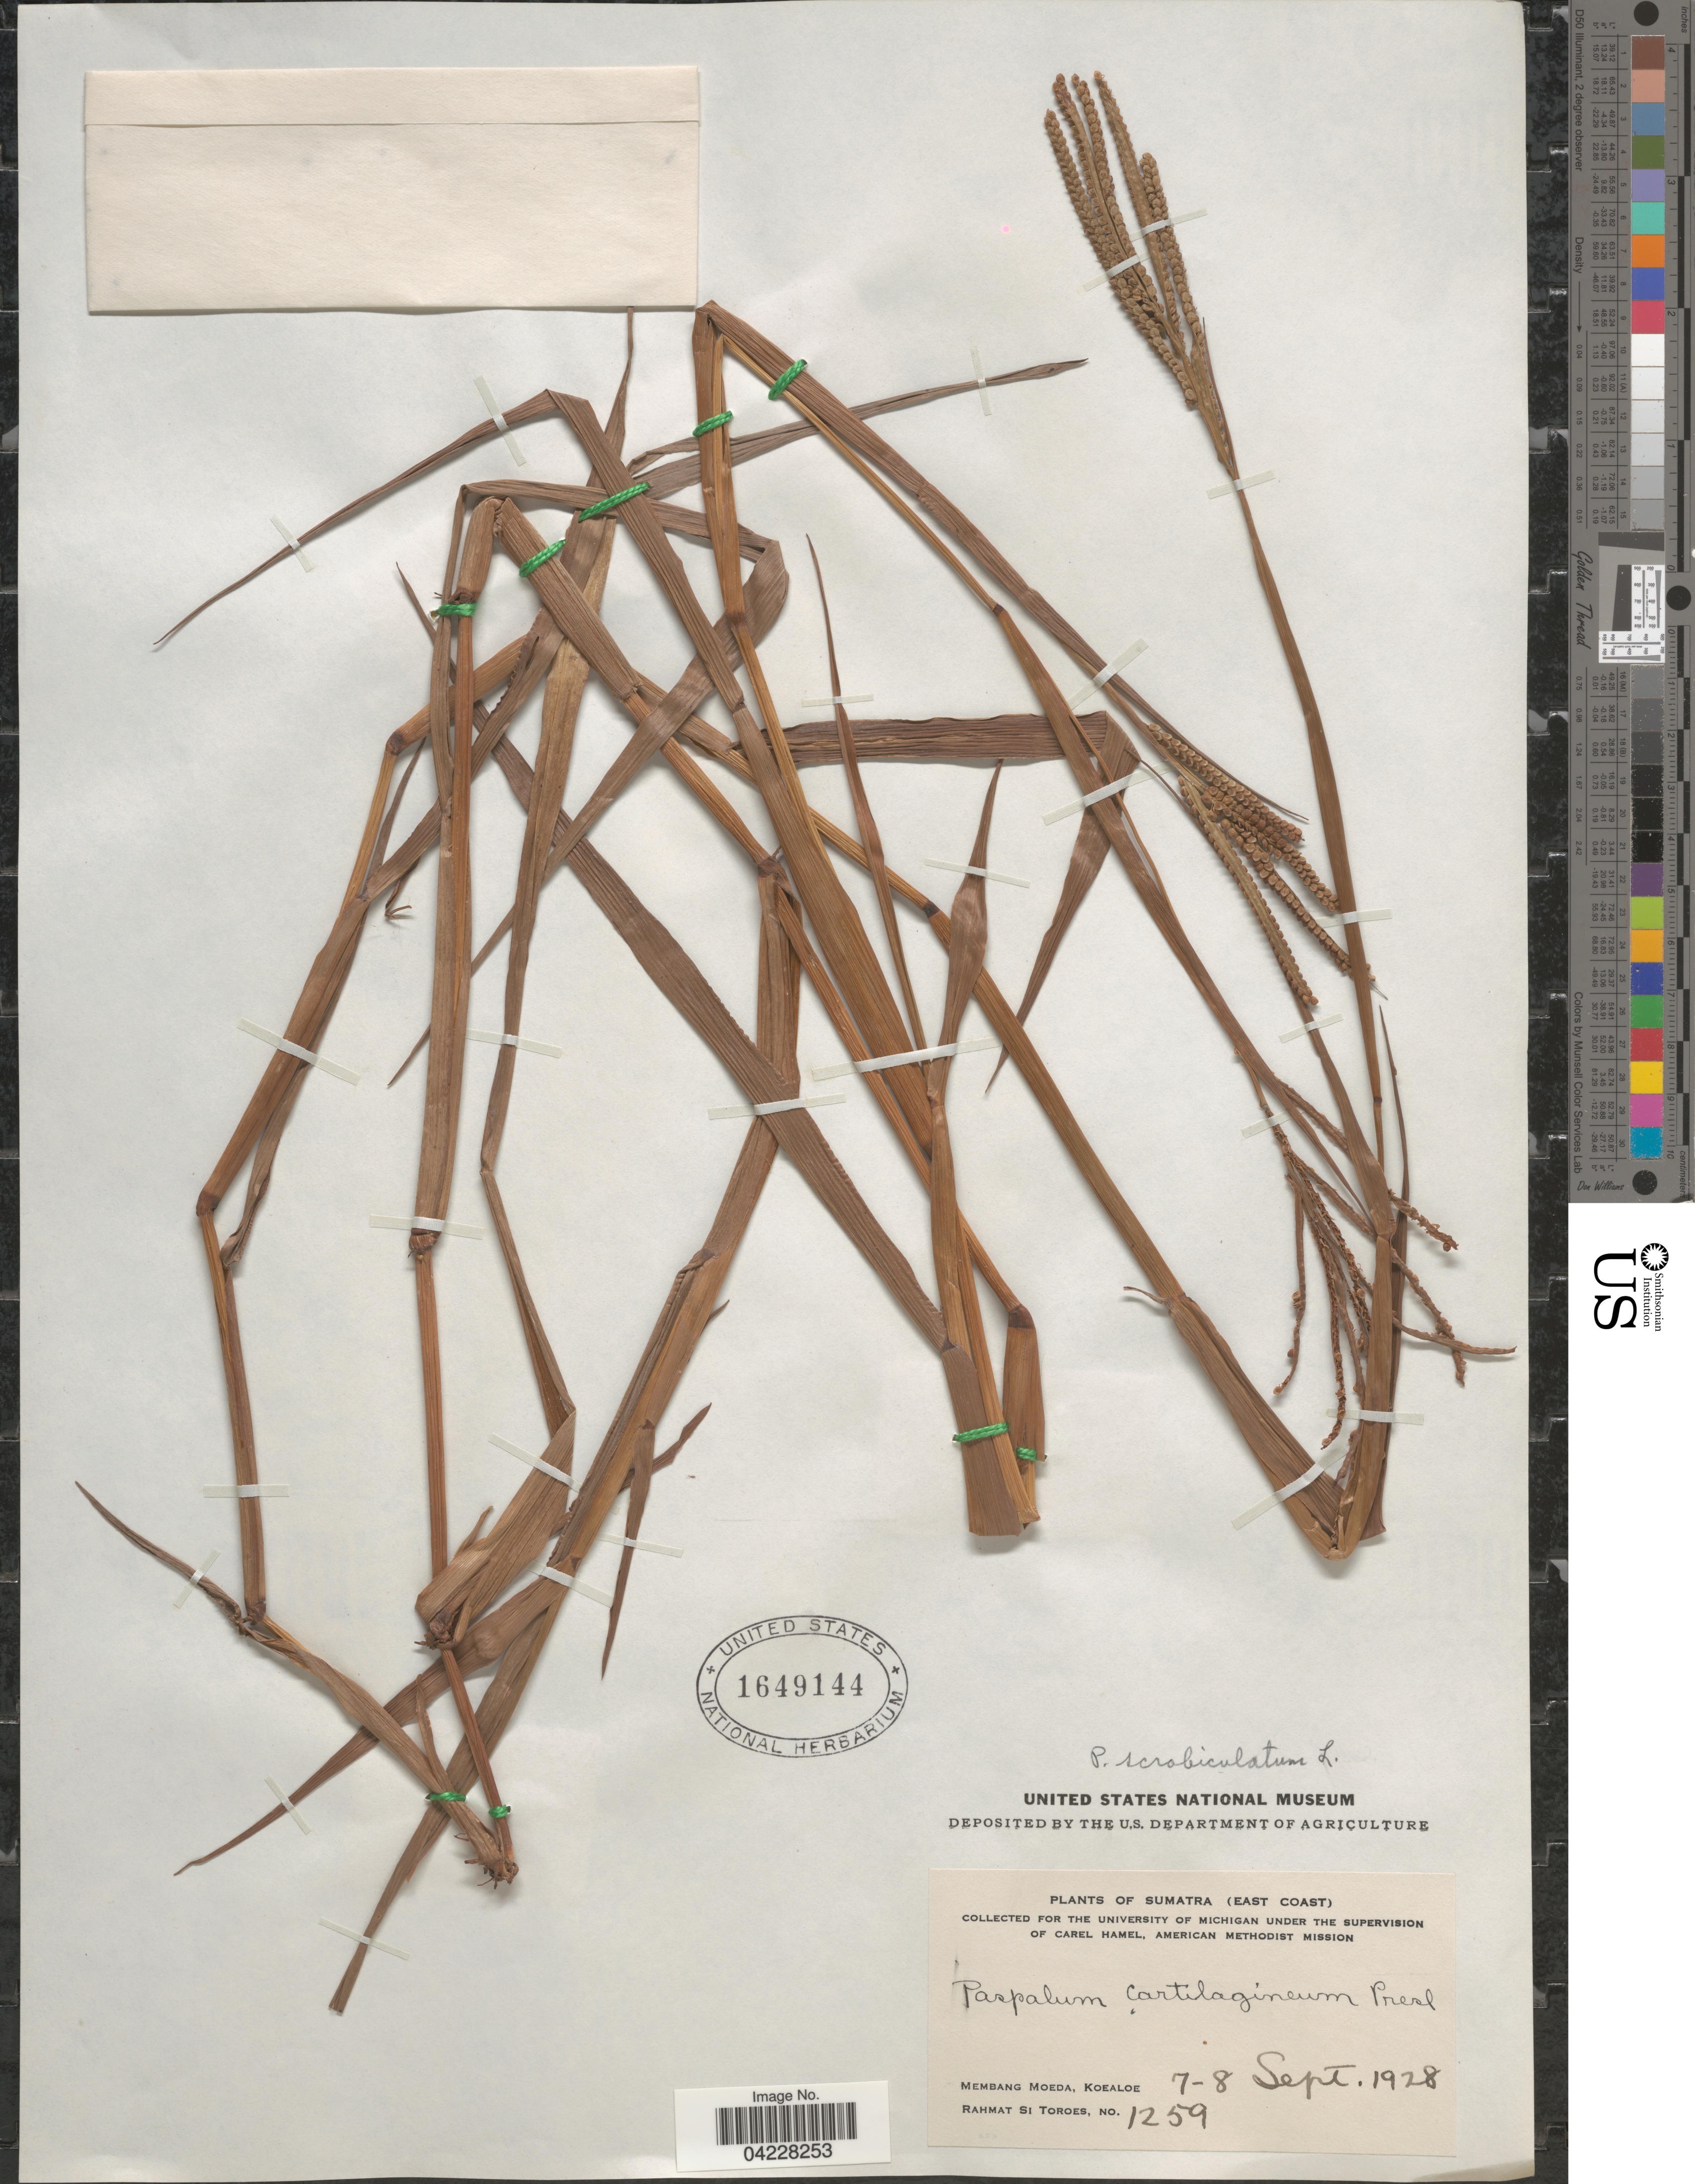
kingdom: Plantae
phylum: Tracheophyta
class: Liliopsida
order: Poales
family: Poaceae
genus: Paspalum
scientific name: Paspalum scrobiculatum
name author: L.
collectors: Rahmat Si Boeea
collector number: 1259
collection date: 1928-09-07/1928-09-08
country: Indonesia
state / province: Sumatra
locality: (East Coast). American Methodist Mission. Membang Moeda, Koealoe.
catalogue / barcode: US 1649144